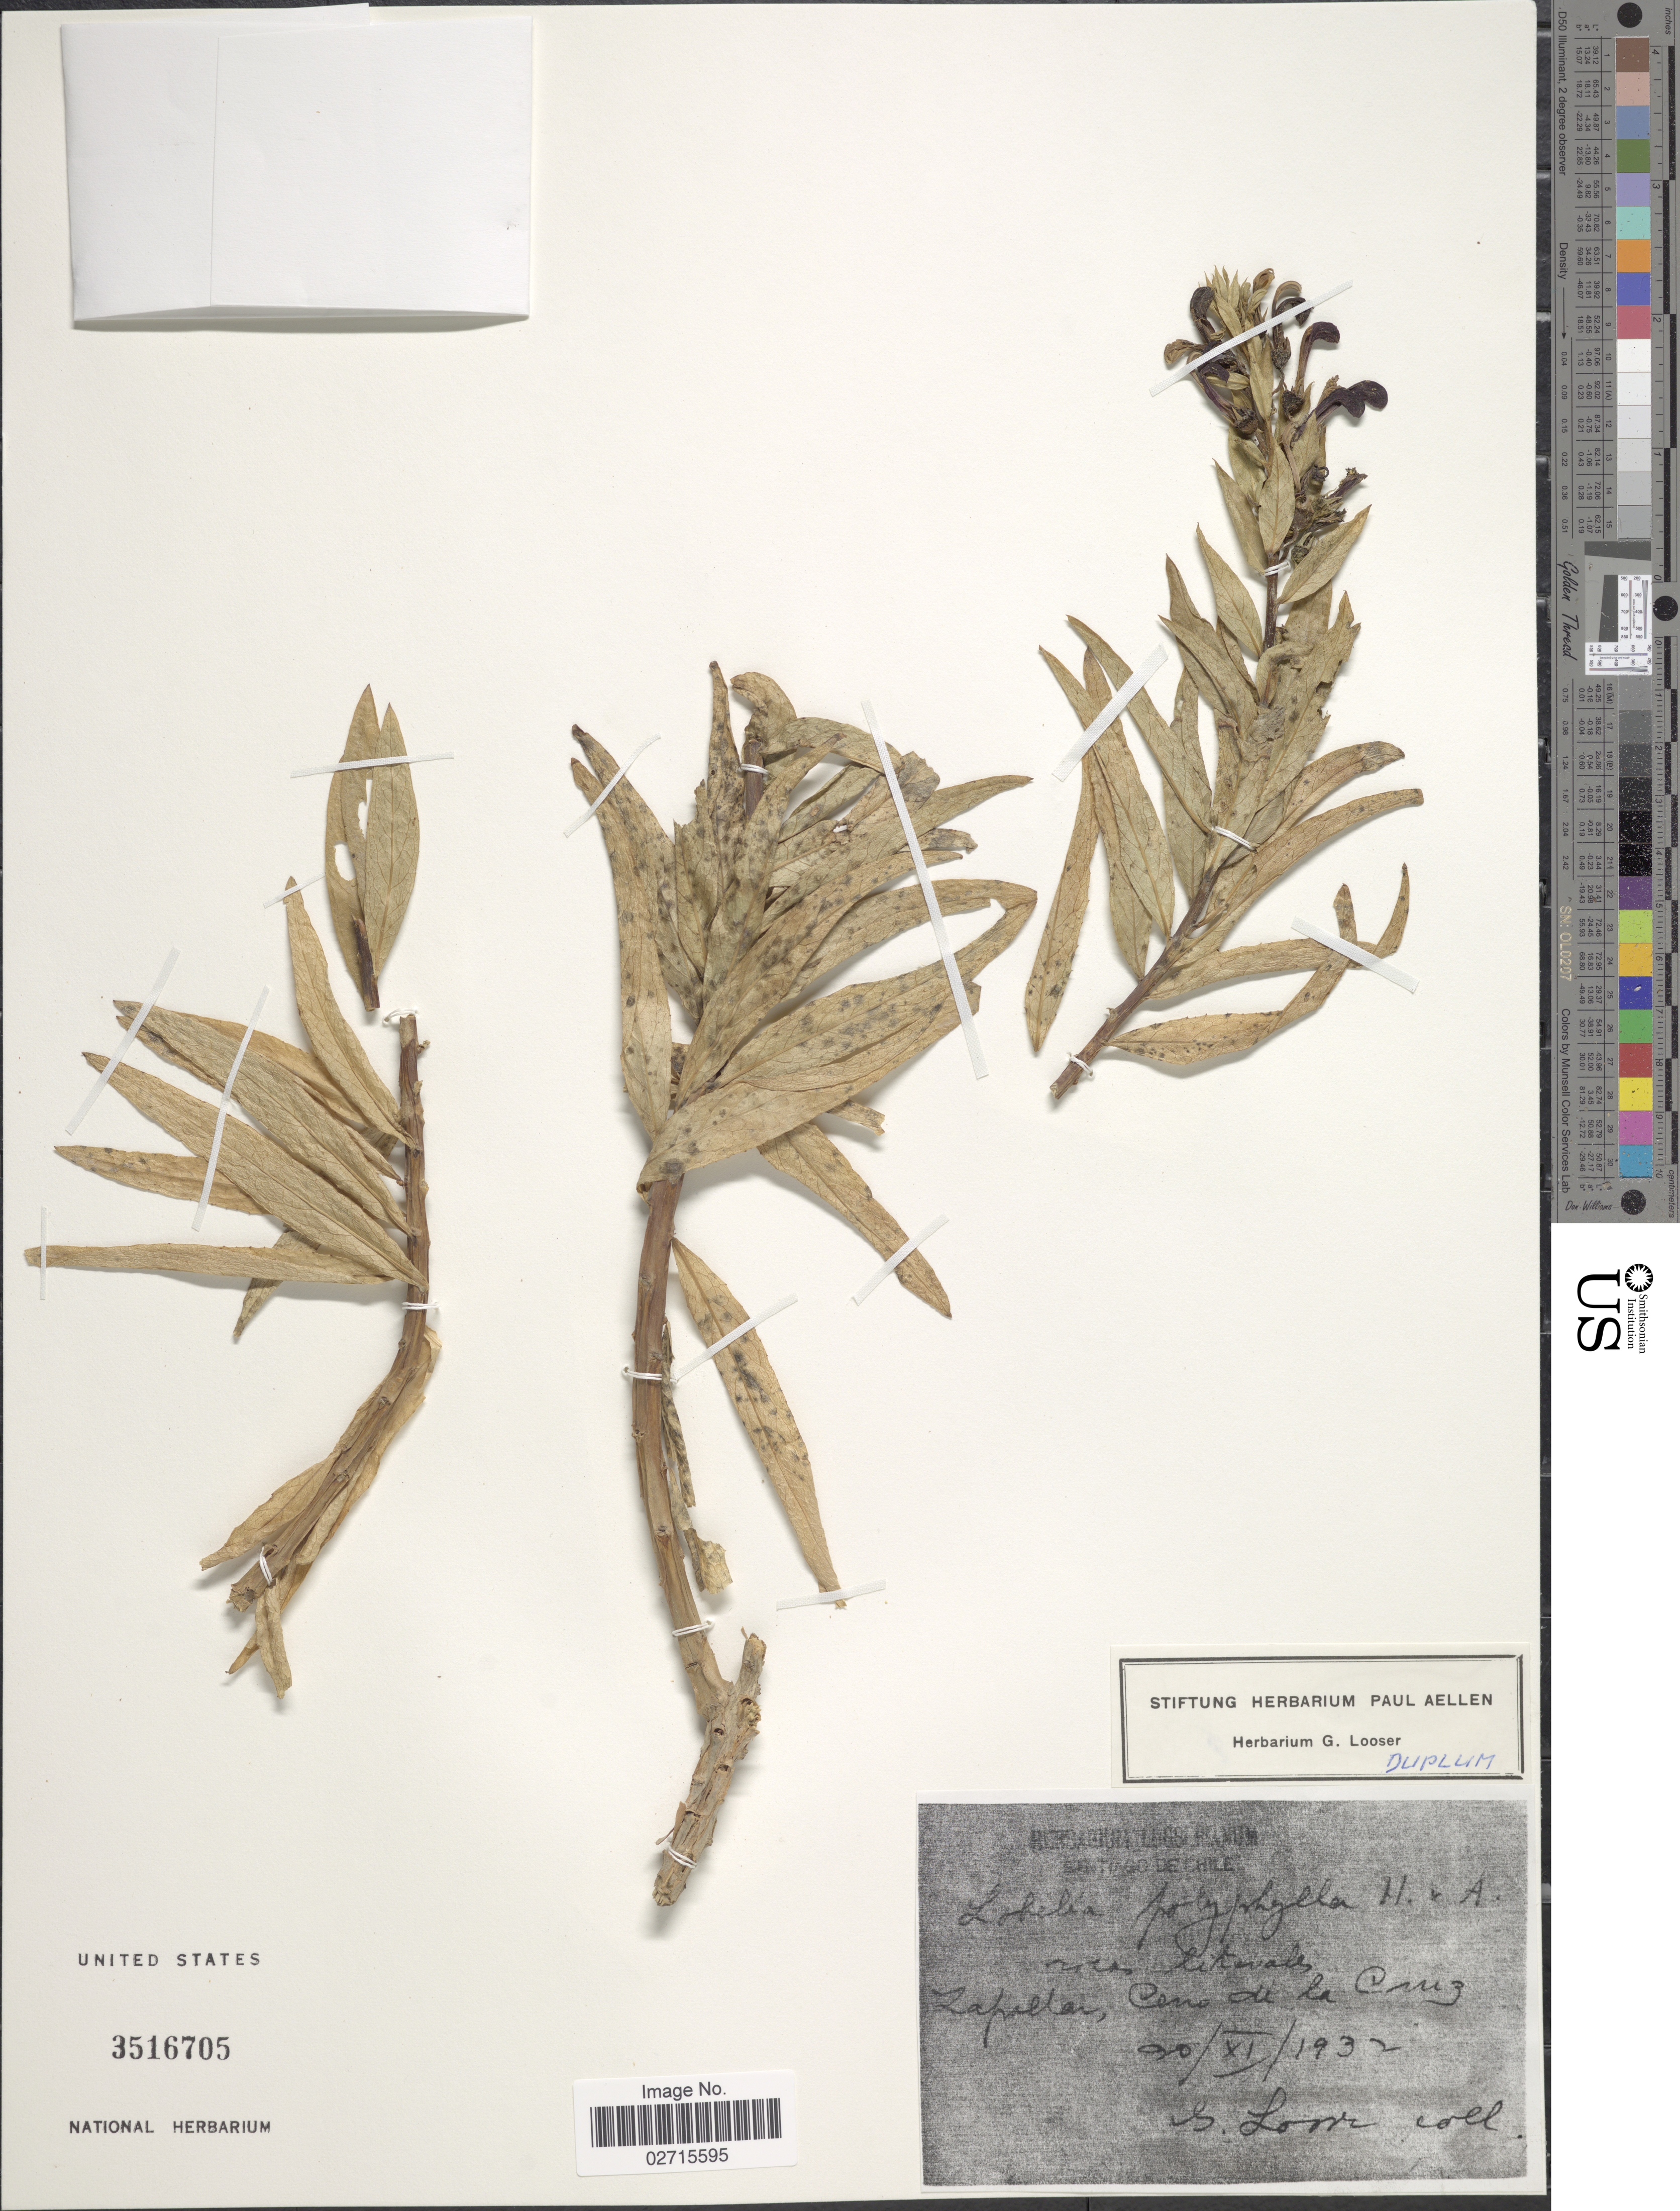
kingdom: Plantae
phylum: Tracheophyta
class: Magnoliopsida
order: Asterales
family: Campanulaceae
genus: Lobelia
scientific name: Lobelia polyphylla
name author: Hook. & Arn.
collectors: G. Looser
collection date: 1932-11-20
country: Chile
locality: Zapella, Cerro de la Cruz.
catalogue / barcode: US 3516705